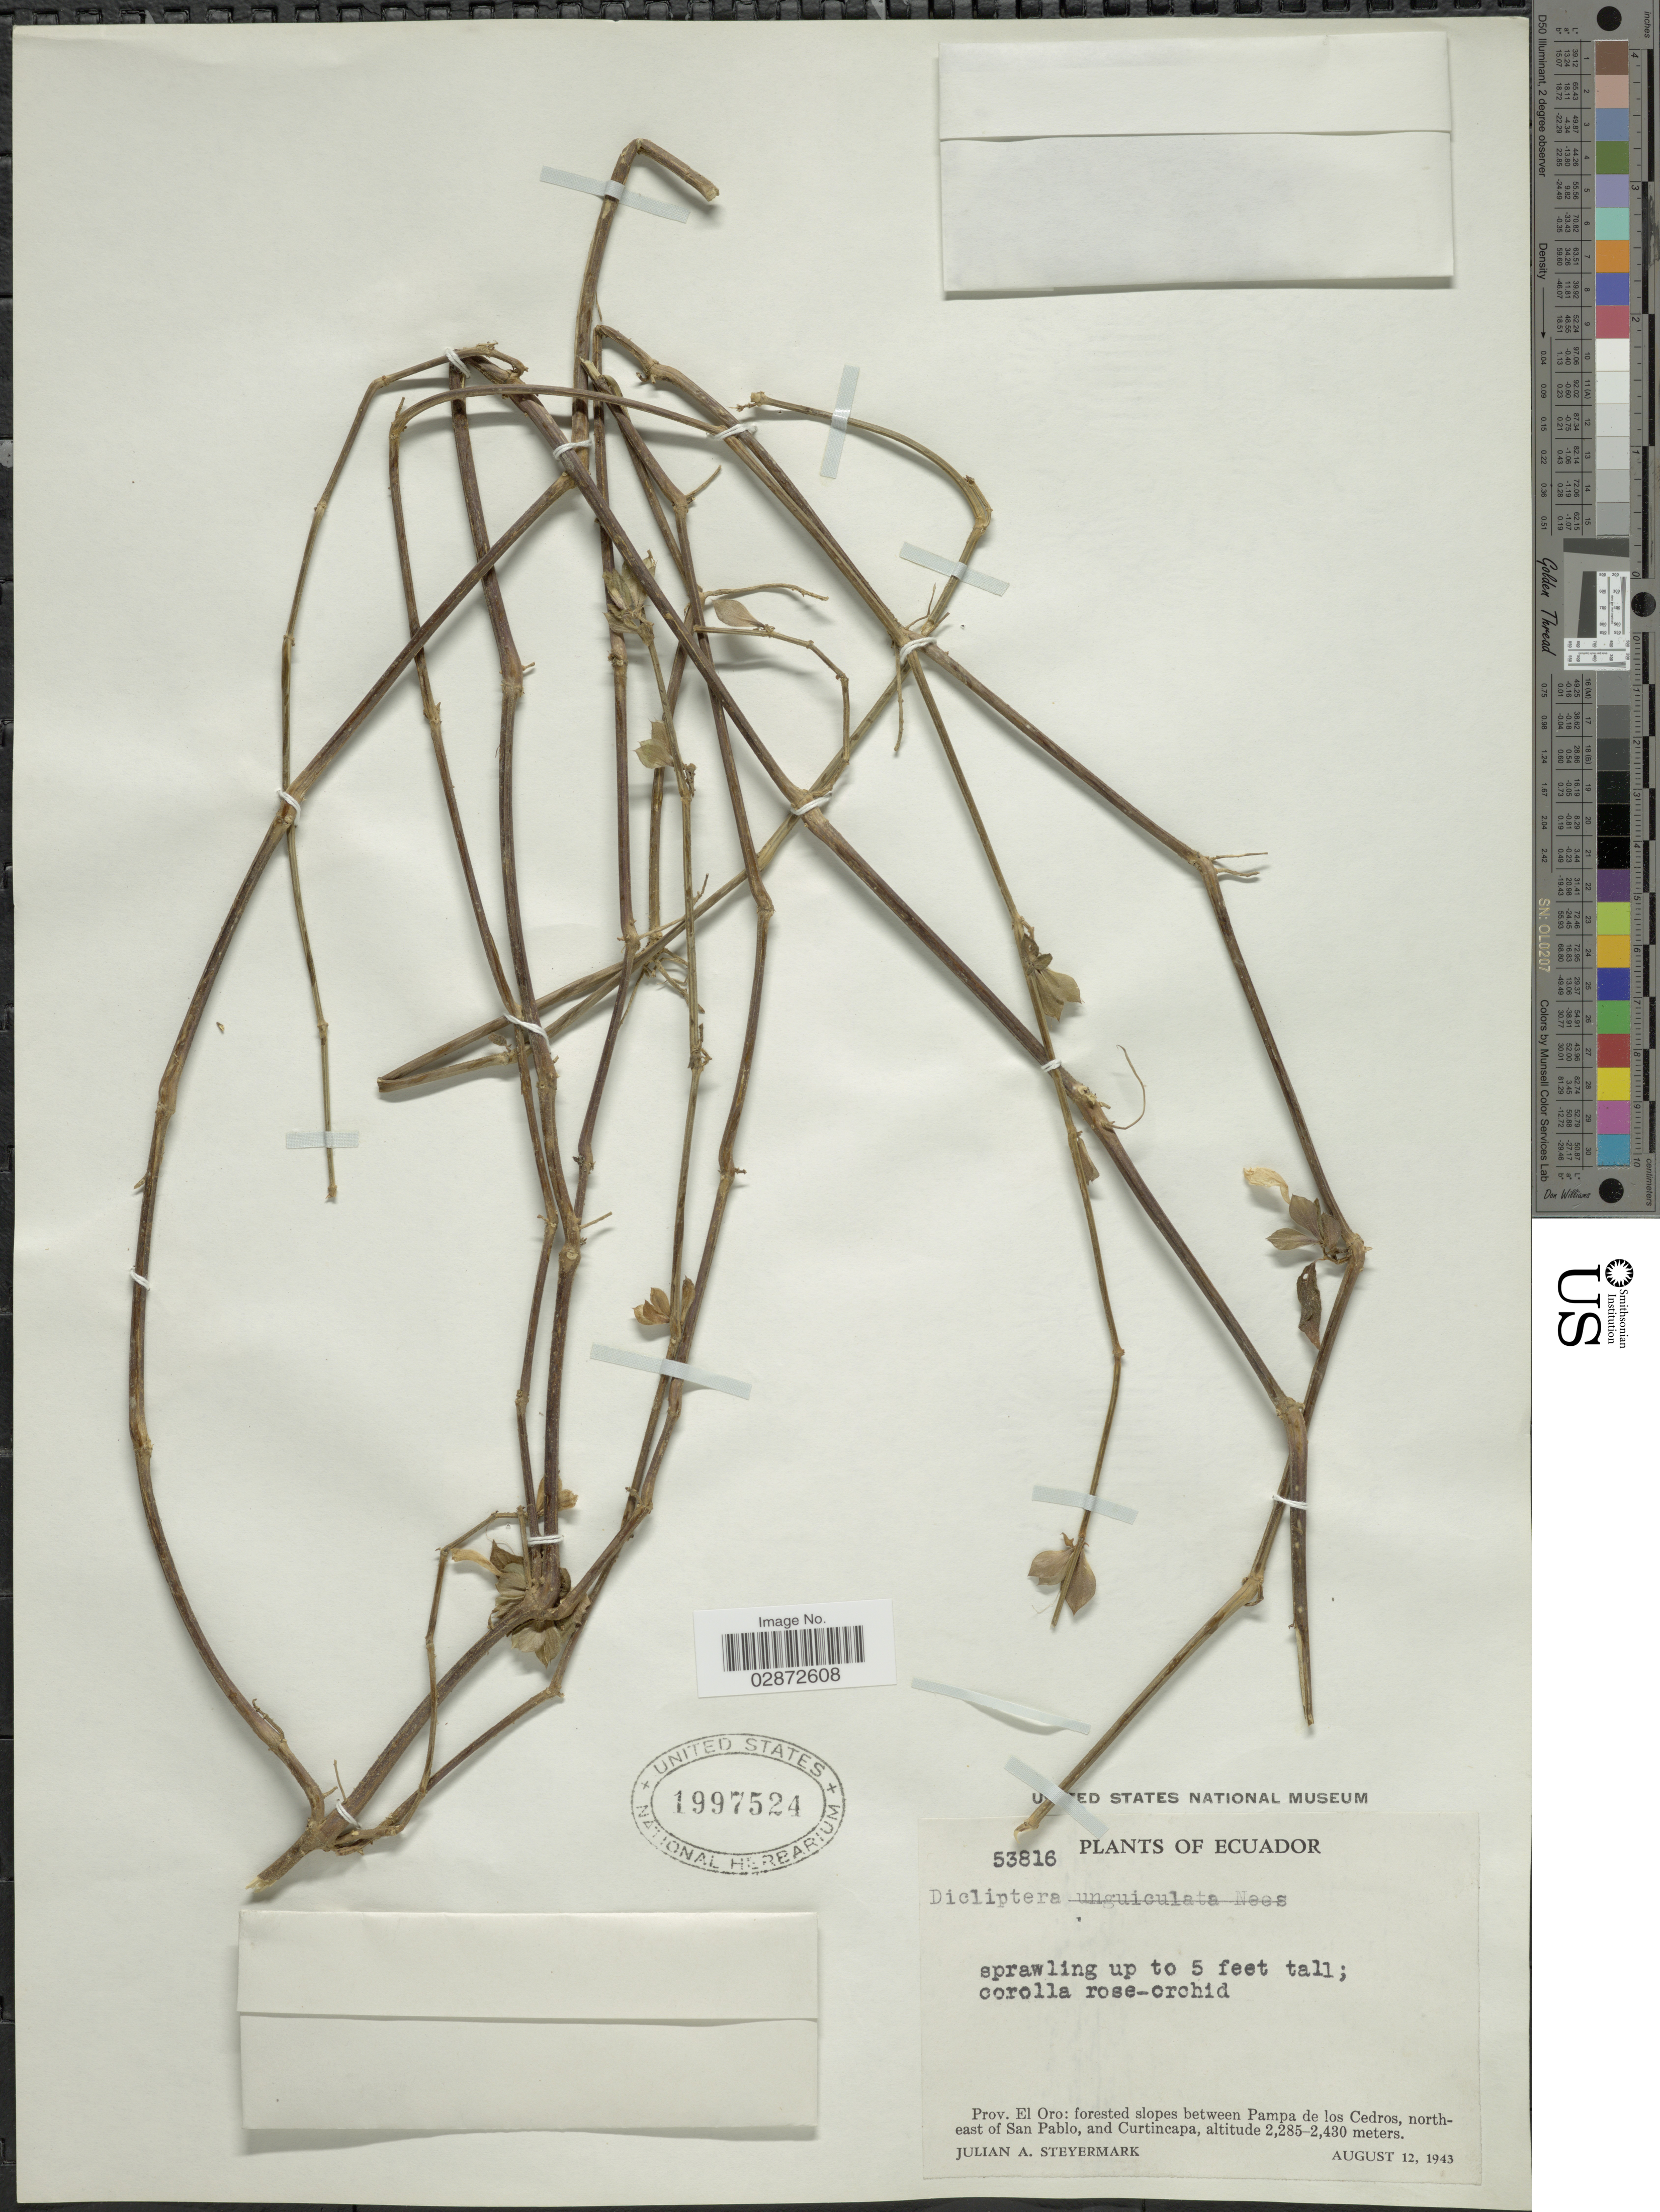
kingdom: Plantae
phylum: Tracheophyta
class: Magnoliopsida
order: Lamiales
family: Acanthaceae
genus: Dicliptera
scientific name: Dicliptera unguiculata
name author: Nees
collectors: J. Steyermark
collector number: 53816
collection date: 1943-08-12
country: Ecuador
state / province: El Oro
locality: Prov. El Oro: forested slopes between Pampa de los Cedros, north-east of San Pablo, and Curtincapa.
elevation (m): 2285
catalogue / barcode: US 1997524